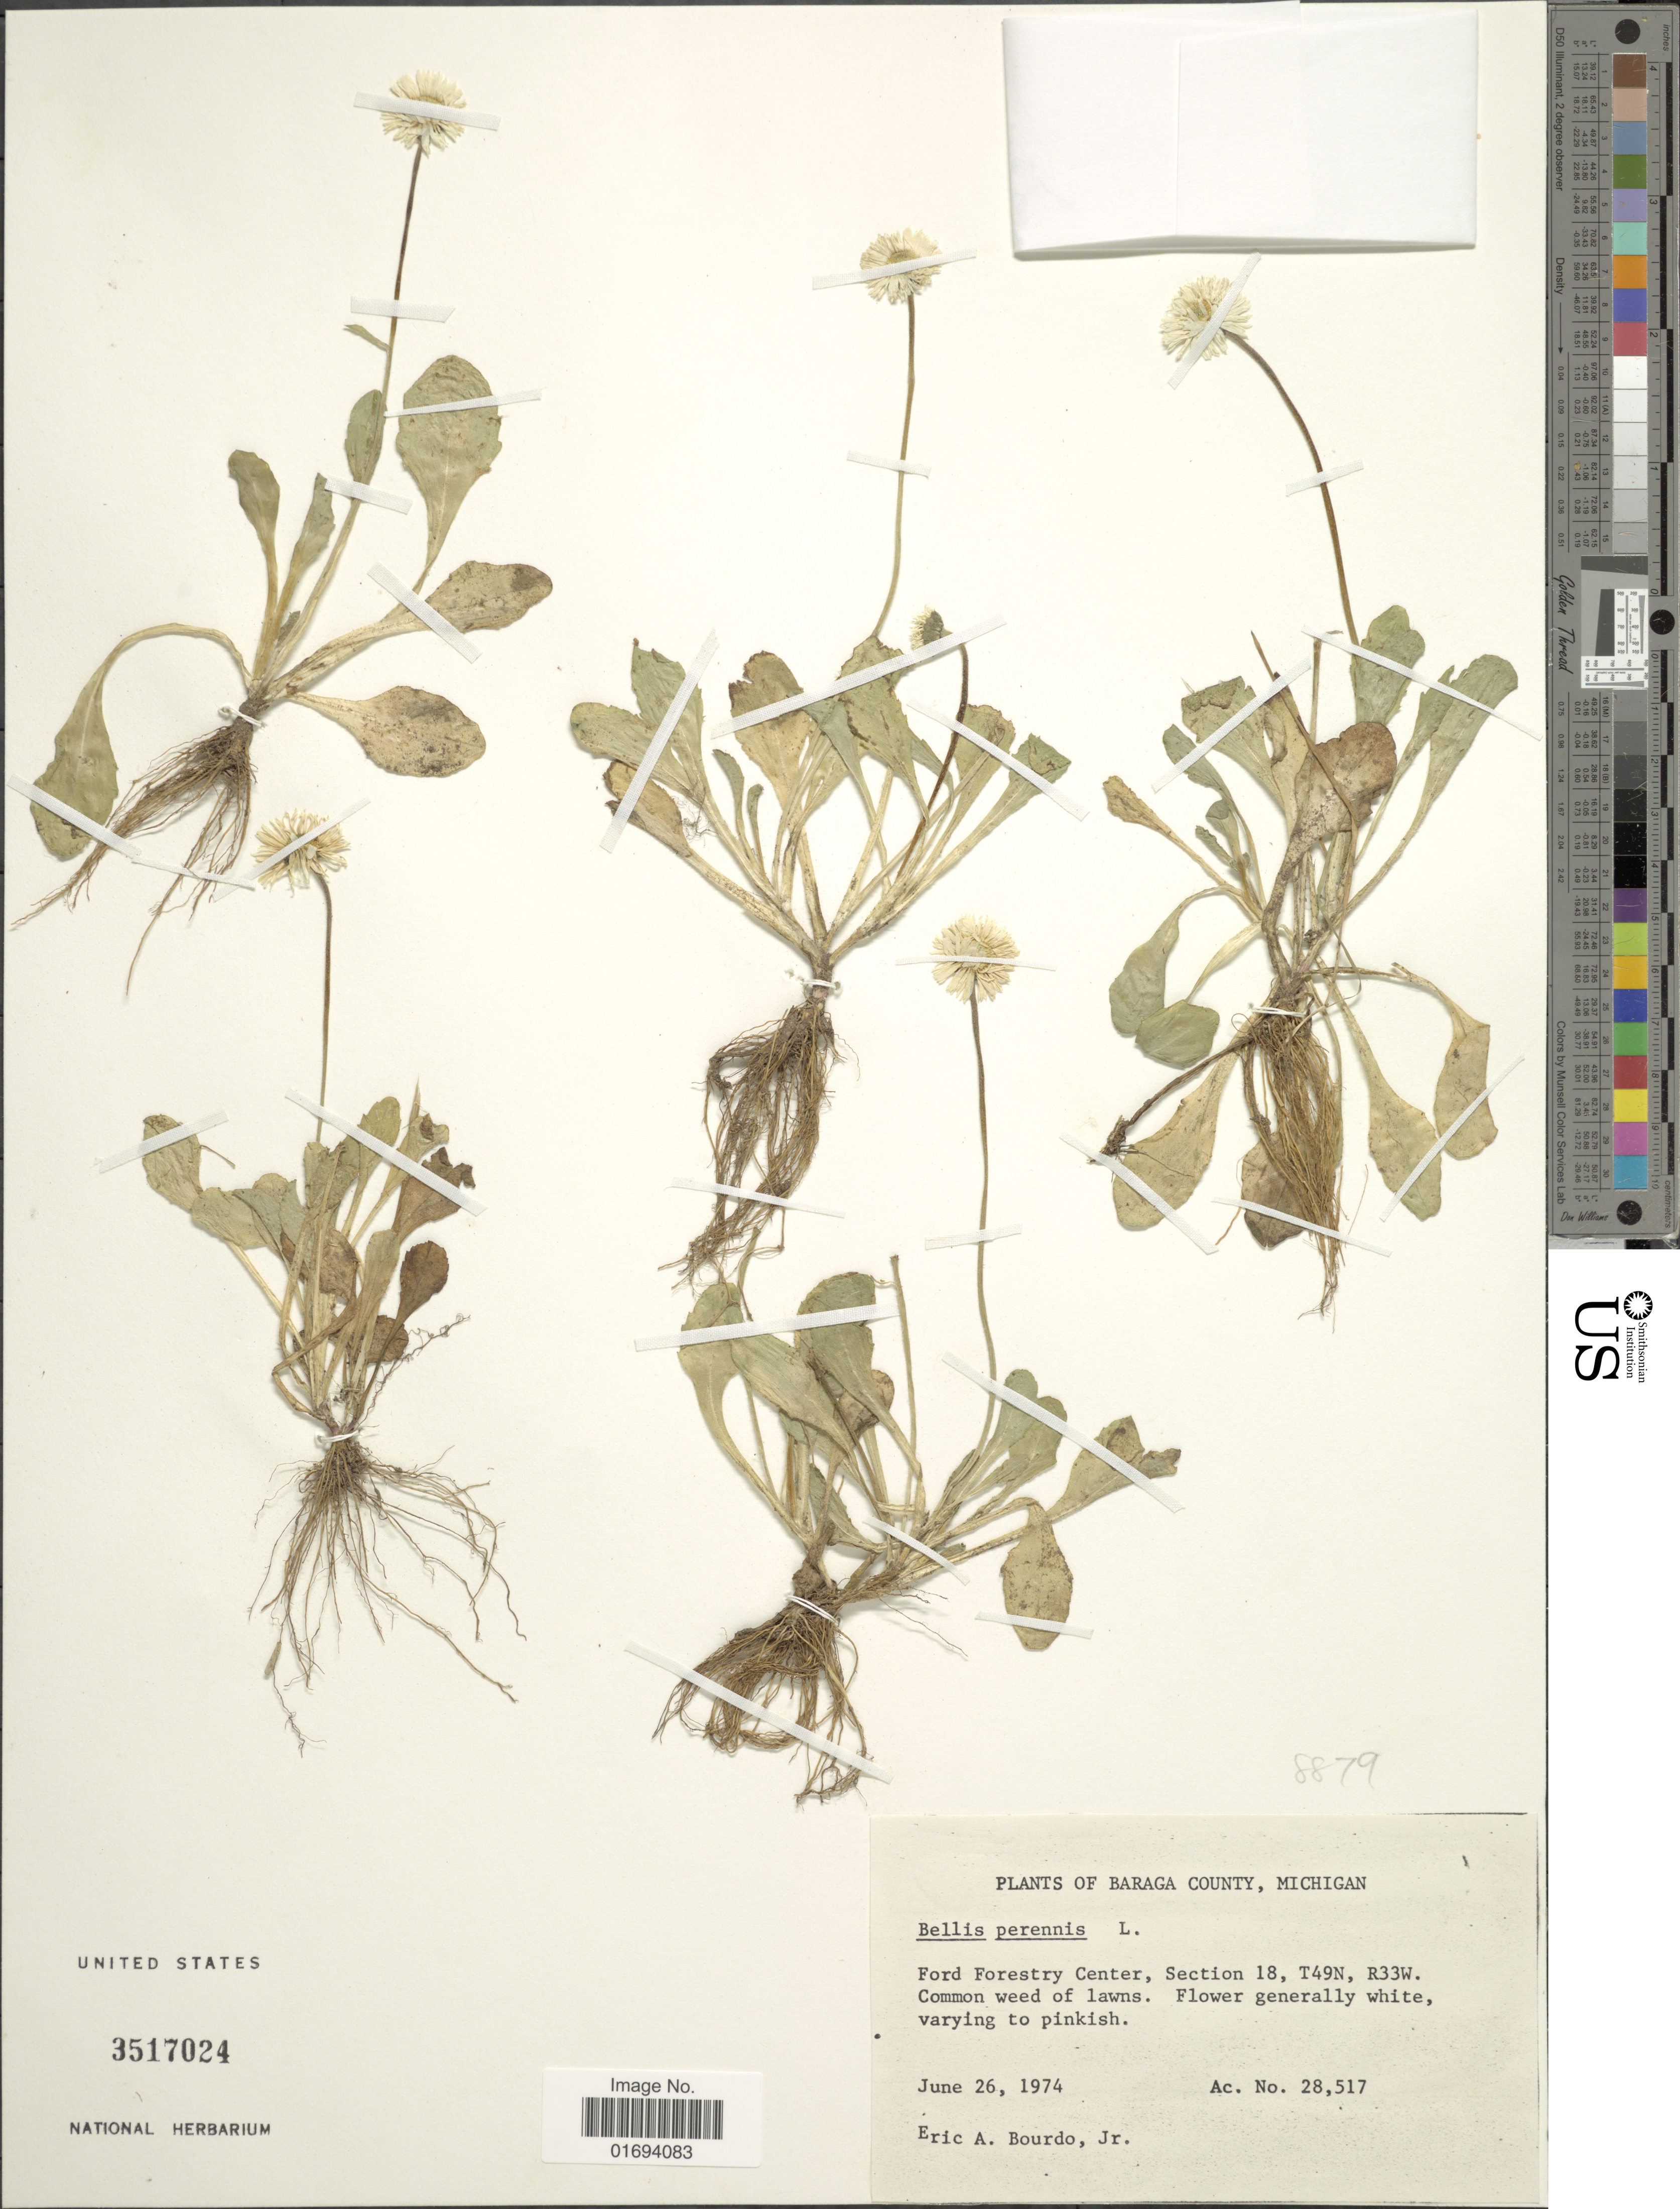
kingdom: Plantae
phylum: Tracheophyta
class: Magnoliopsida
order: Asterales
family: Asteraceae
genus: Bellis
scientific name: Bellis perennis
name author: L.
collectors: E. Bourdo Jr.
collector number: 28517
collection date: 1974-06-26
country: United States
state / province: Michigan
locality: Baraga County, Michigan. Ford Forestry Center, Section 18, T49N, R33W.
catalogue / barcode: US 3517024